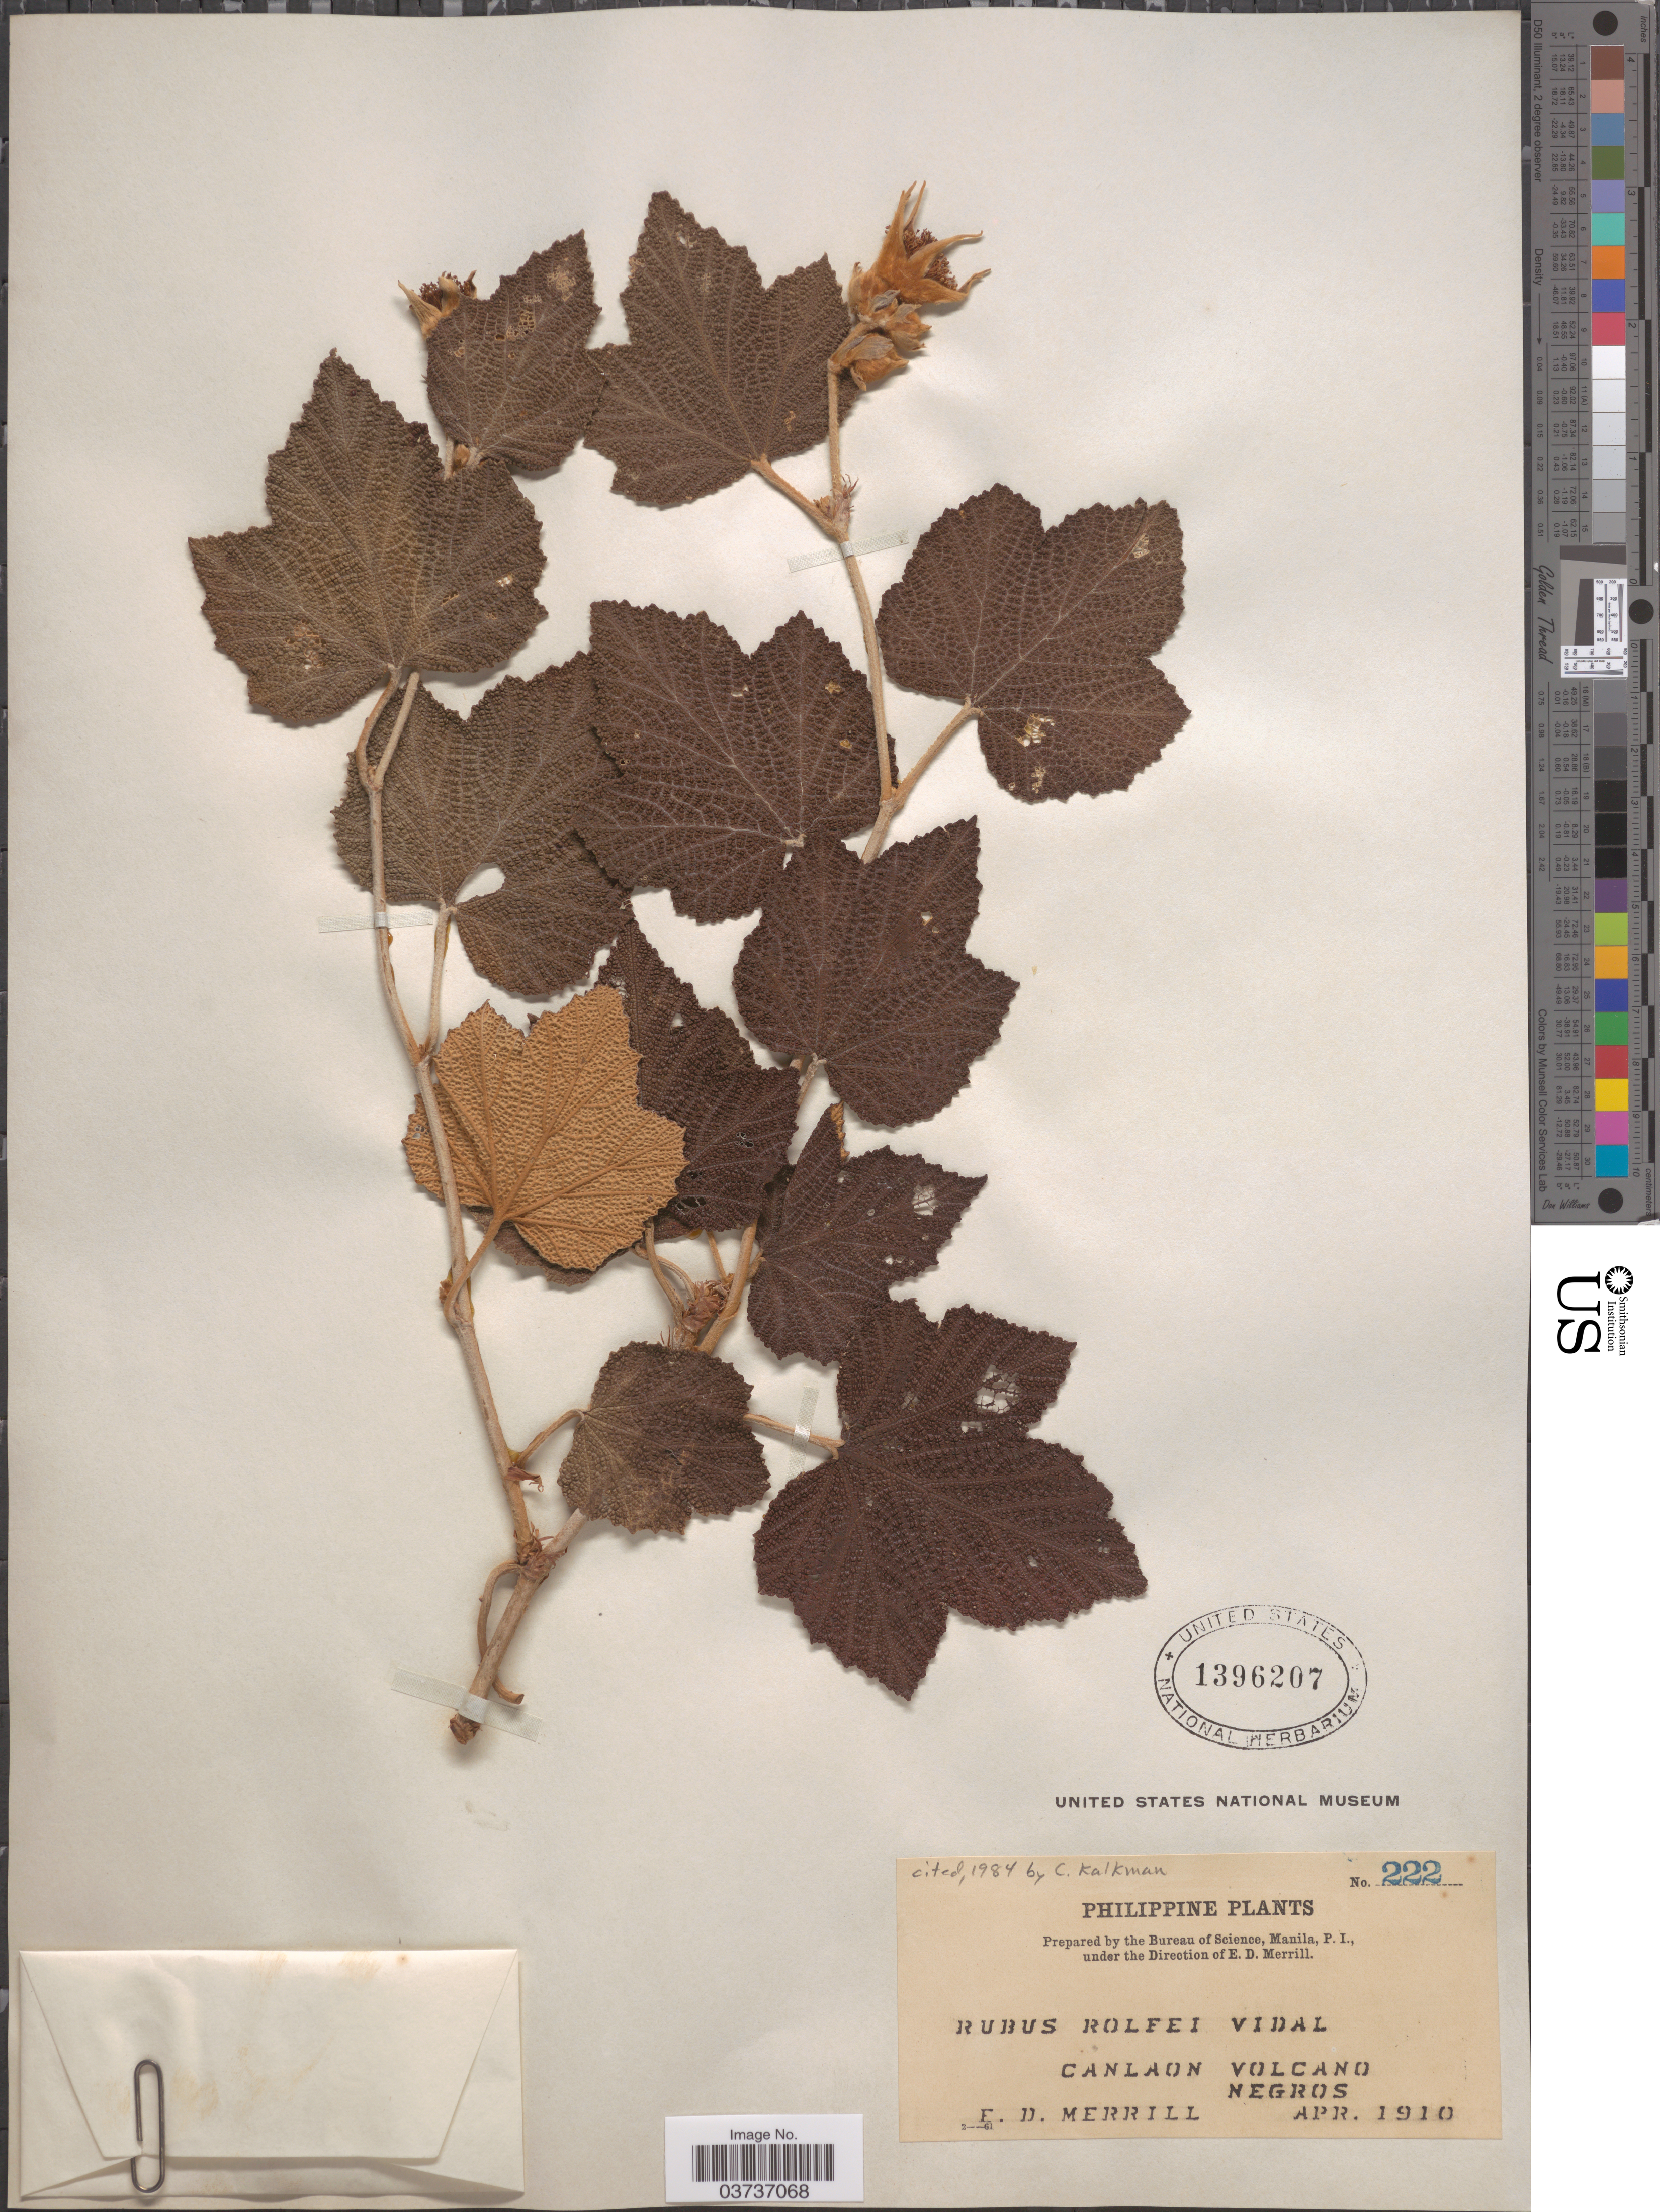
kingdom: Plantae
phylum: Tracheophyta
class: Magnoliopsida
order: Rosales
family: Rosaceae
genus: Rubus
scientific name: Rubus rolfei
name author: S. Vidal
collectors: E. D. Merrill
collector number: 222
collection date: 1910-04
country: Philippines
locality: Canlaon Volcano. Negros.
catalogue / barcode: US 1396207